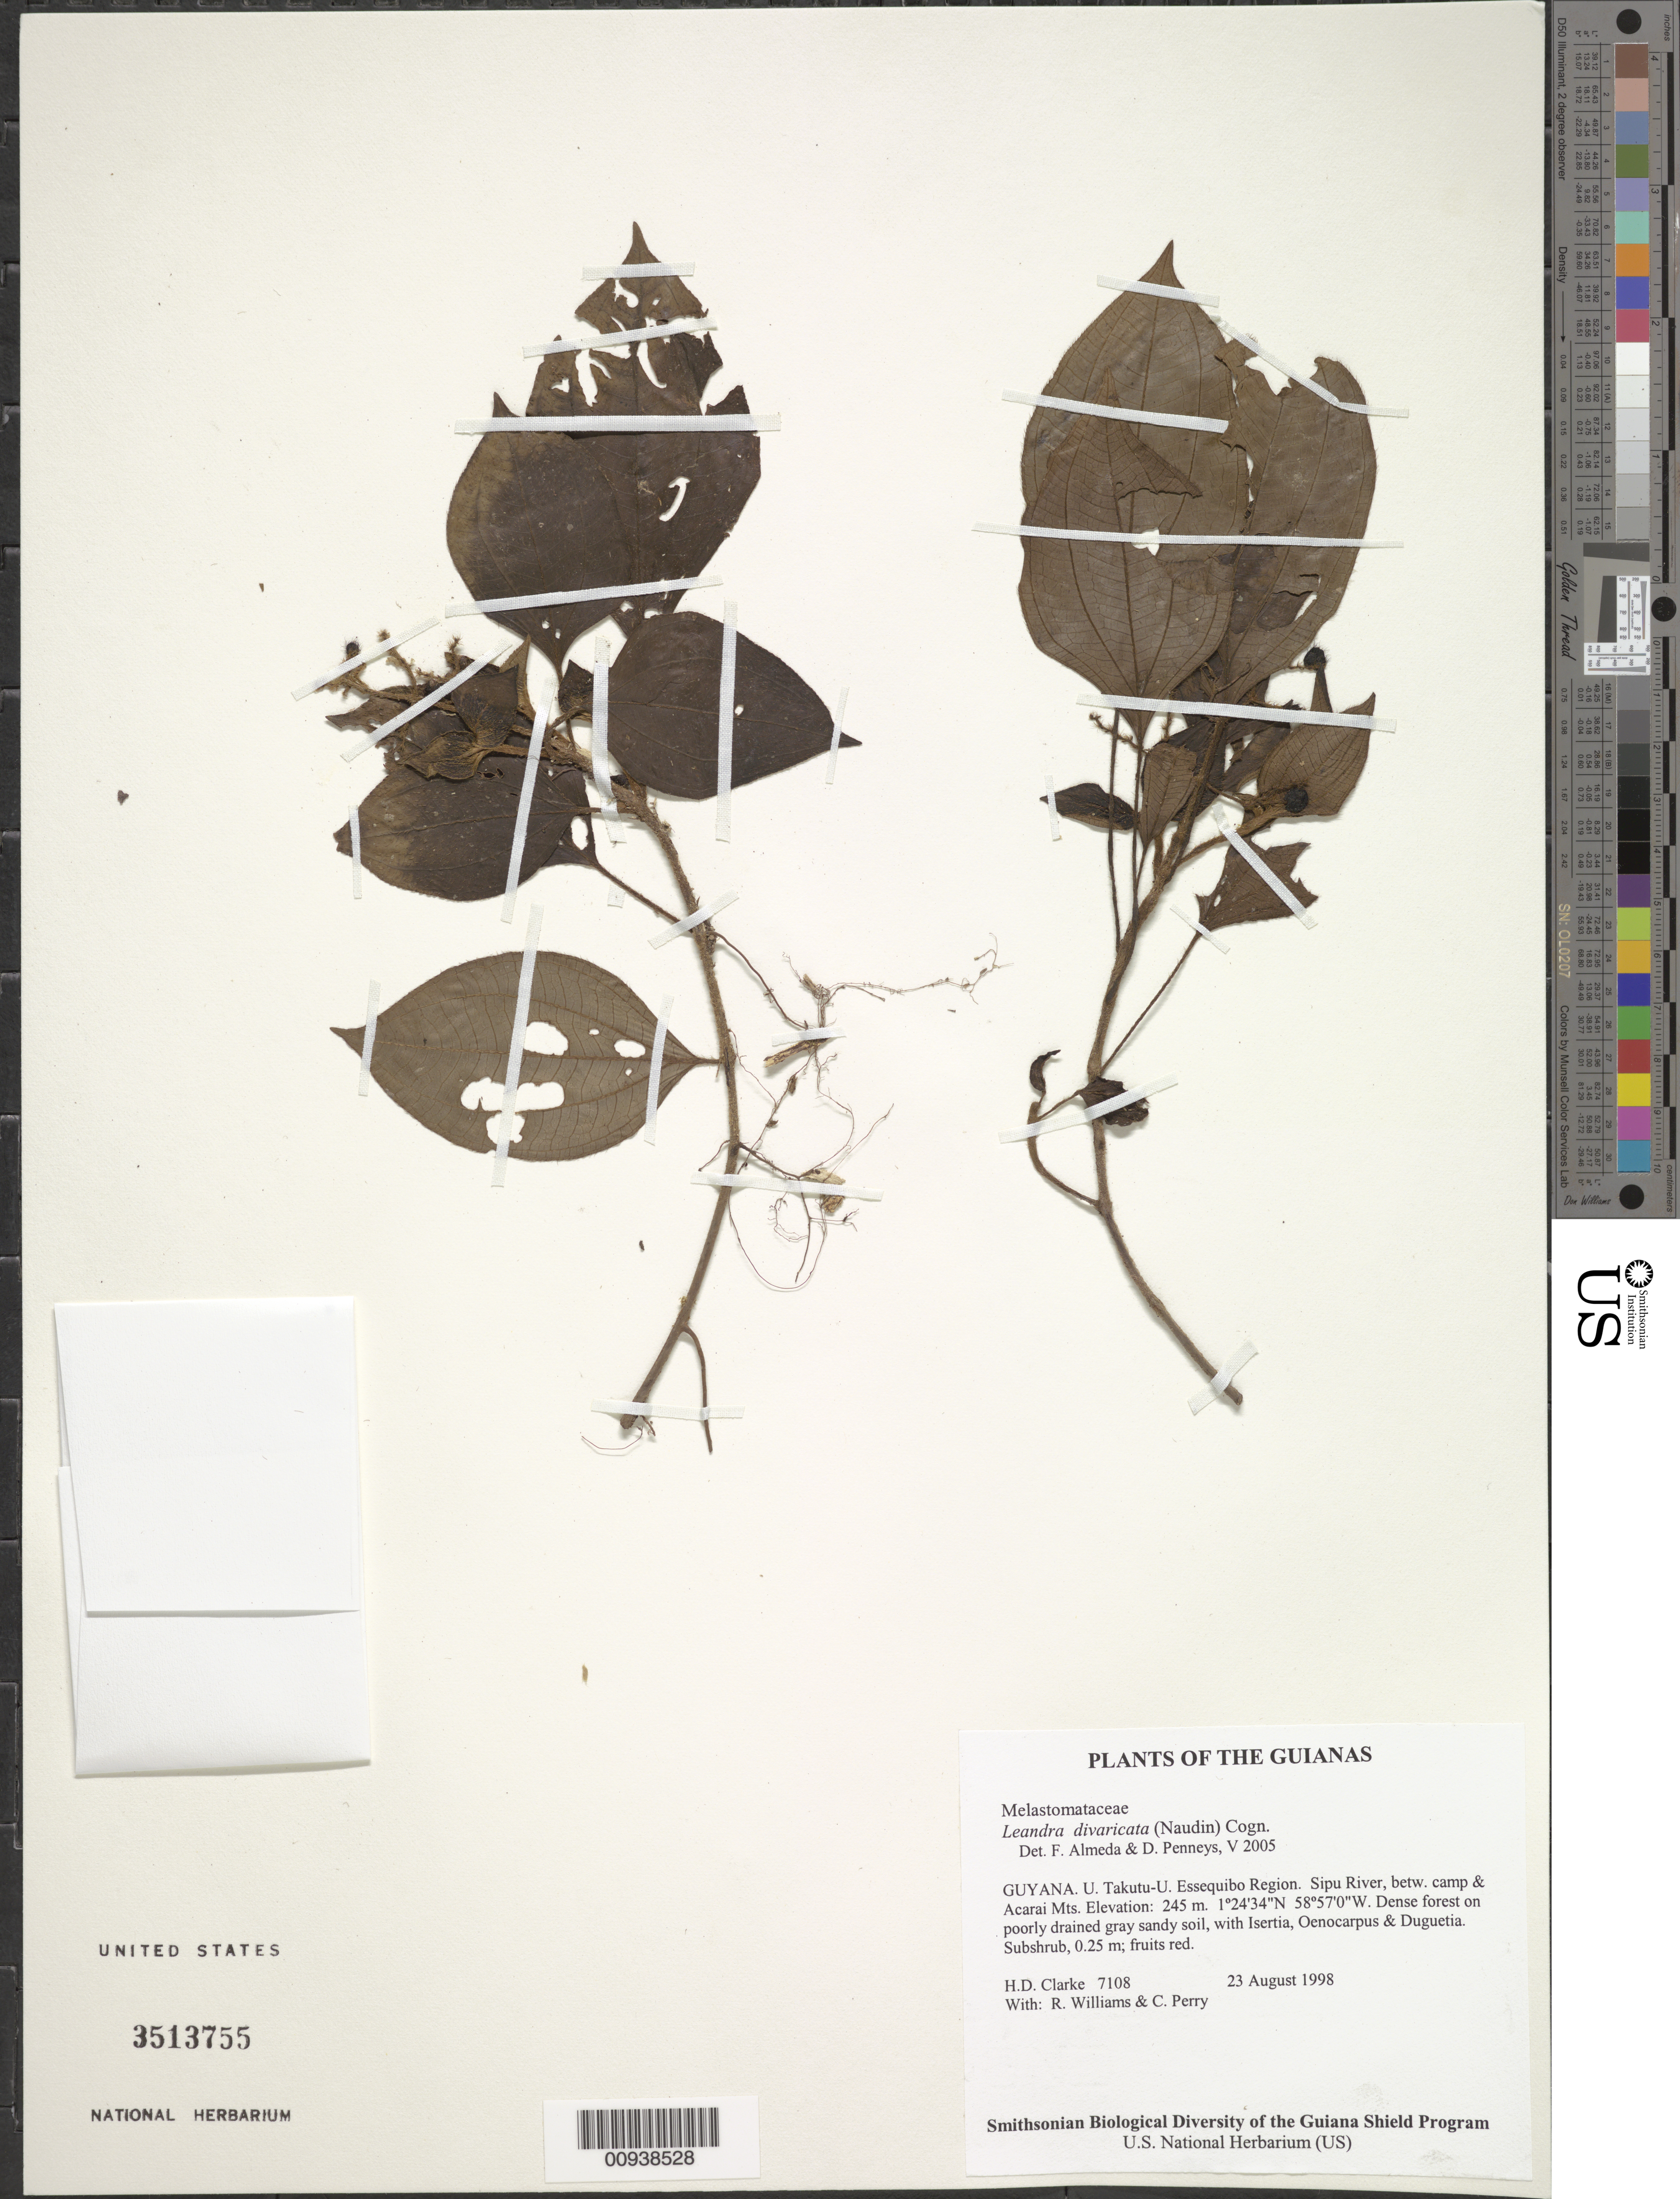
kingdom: Plantae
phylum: Tracheophyta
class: Magnoliopsida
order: Myrtales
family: Melastomataceae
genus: Leandra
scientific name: Leandra divaricata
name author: (Naudin) Cogn.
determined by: Almeda, F.; Penneys, D. S.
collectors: H. D. Clarke, R. Williams & C. Perry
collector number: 7108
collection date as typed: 23 August 1998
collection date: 1998-08-23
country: Guyana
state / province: U. Takutu-U. Essequibo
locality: Sipu River, betw. camp & Acarai Mts.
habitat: Dense forest on poorly drained gray sandy soil, with Isertia, Oenocarpus & Duguetia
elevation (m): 245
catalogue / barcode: US 3513755